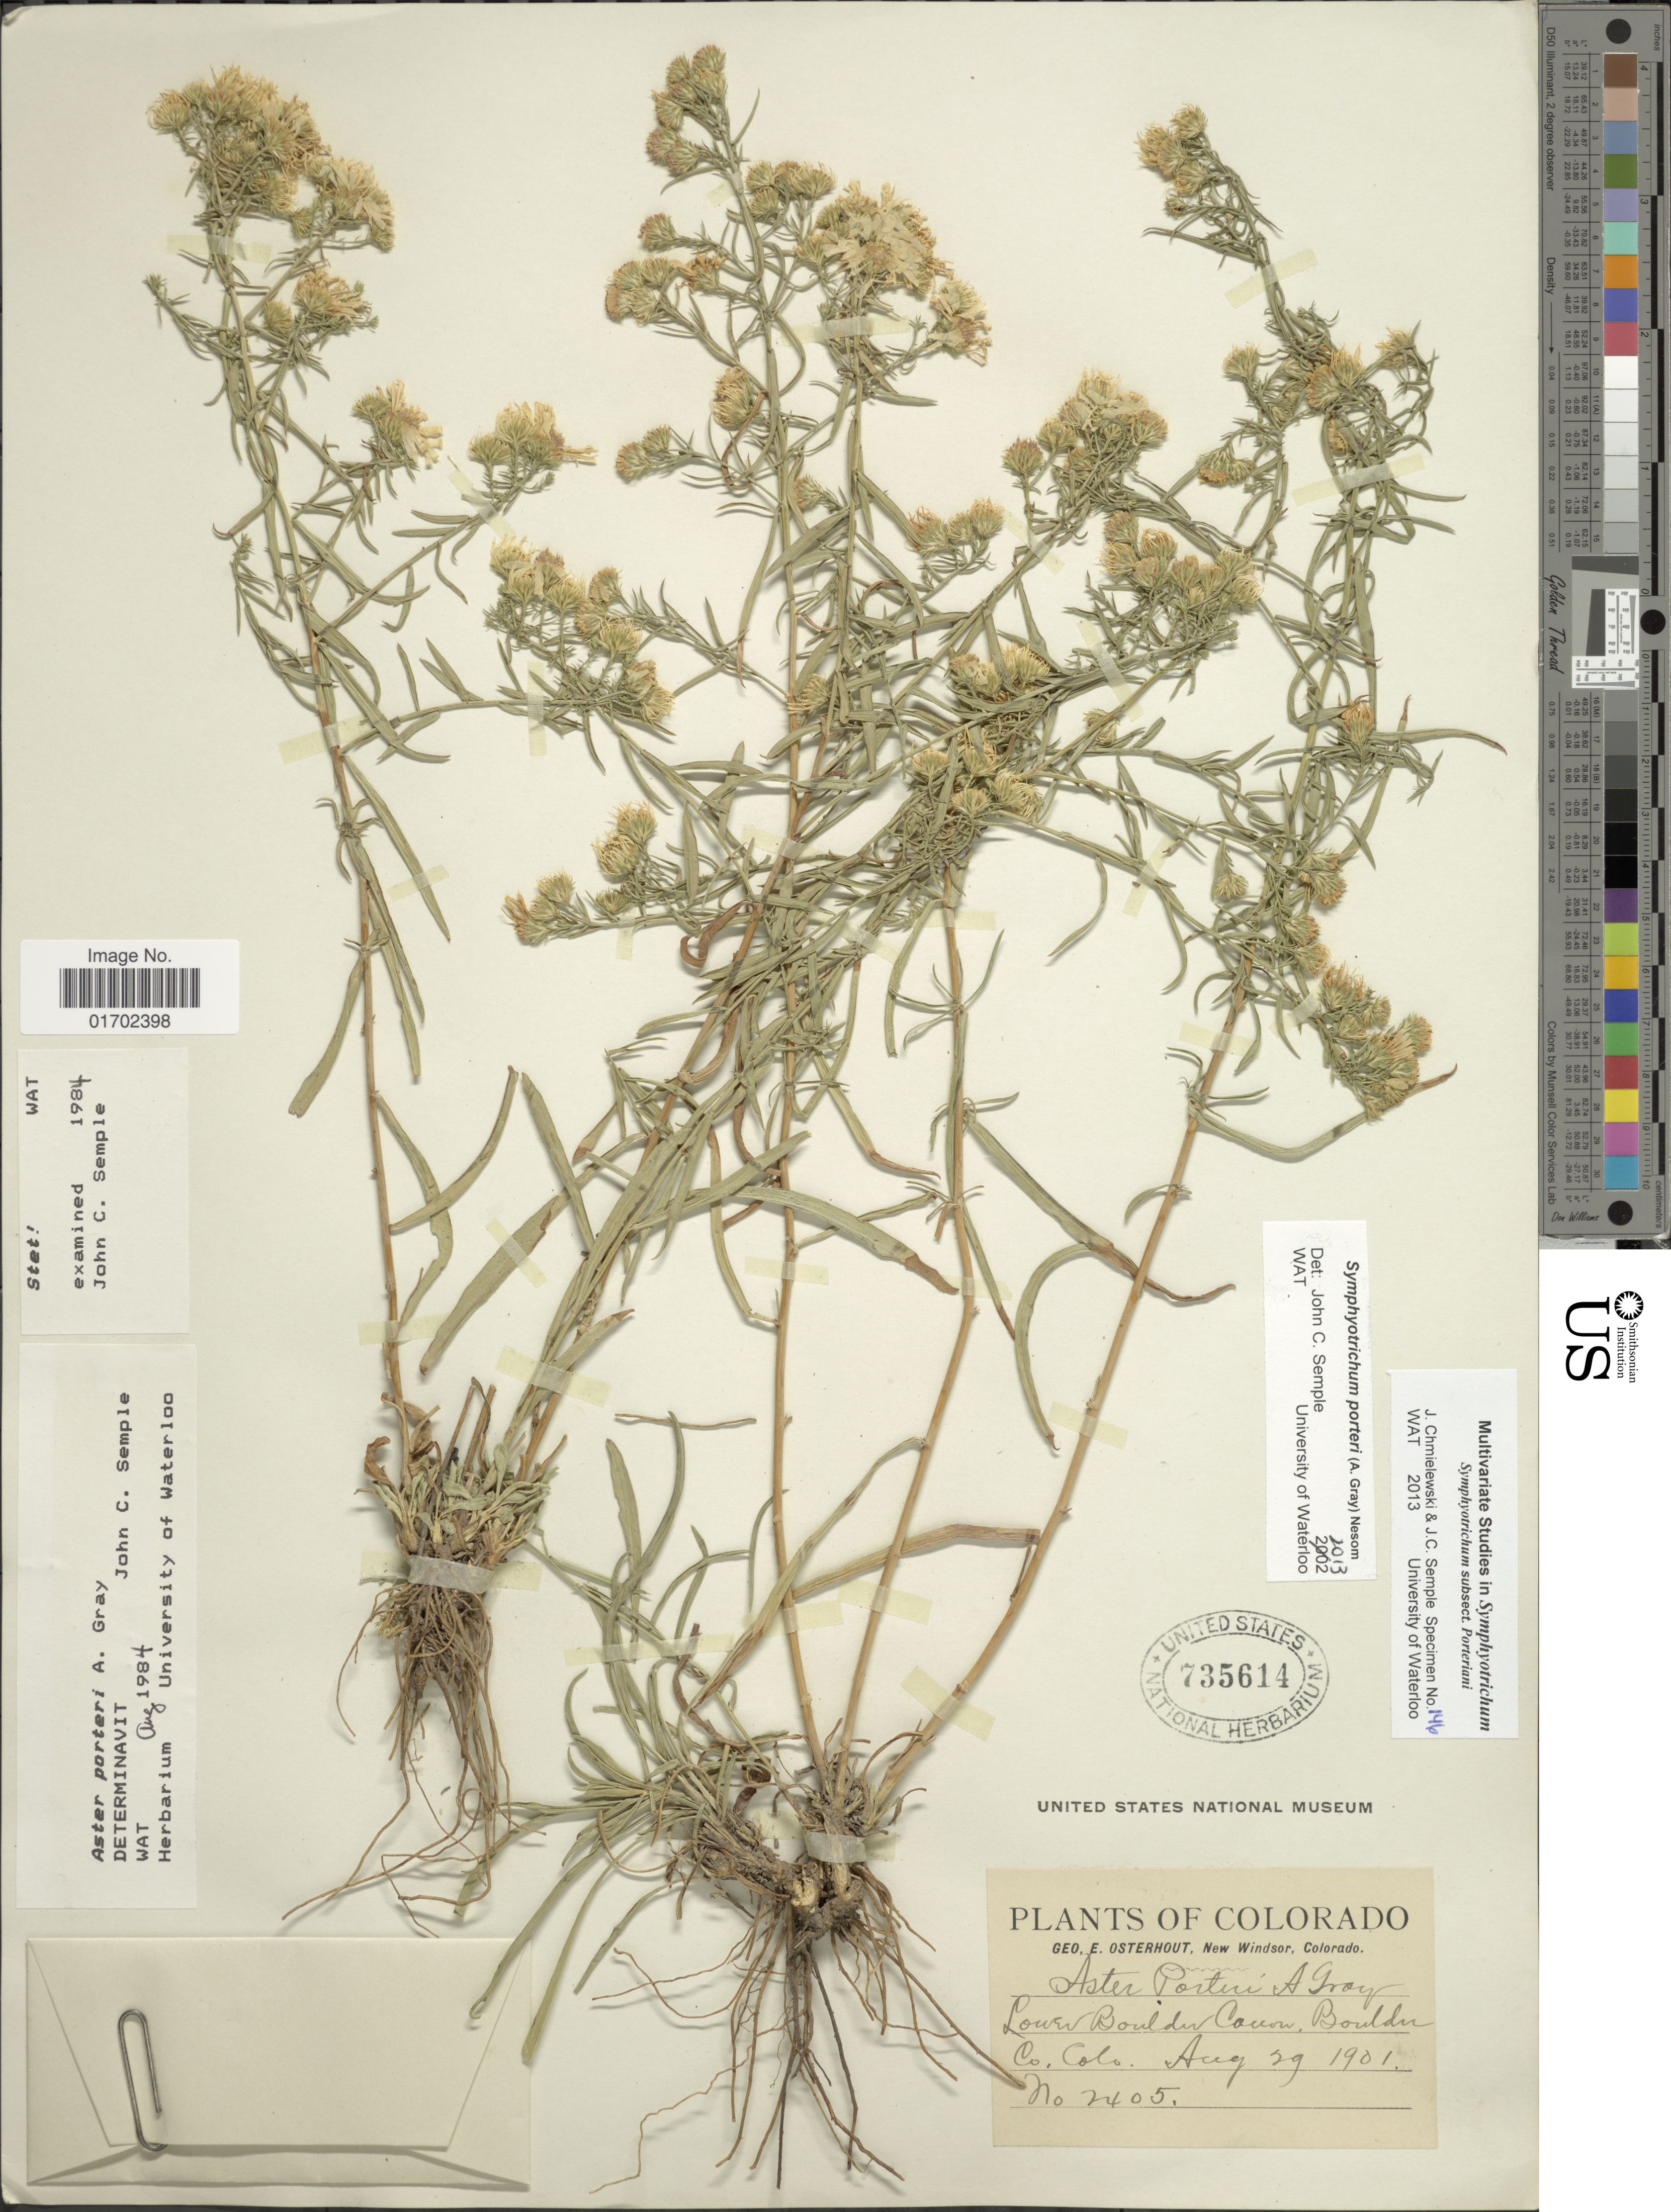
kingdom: Plantae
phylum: Tracheophyta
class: Magnoliopsida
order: Asterales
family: Asteraceae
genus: Symphyotrichum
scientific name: Symphyotrichum porteri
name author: (A. Gray) G.L. Nesom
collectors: G. Osterhout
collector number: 2405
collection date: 1901-08-29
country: United States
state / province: Colorado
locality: Colorado. Lower Boulder Canon, Boulder Co. Colo.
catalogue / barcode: US 735614